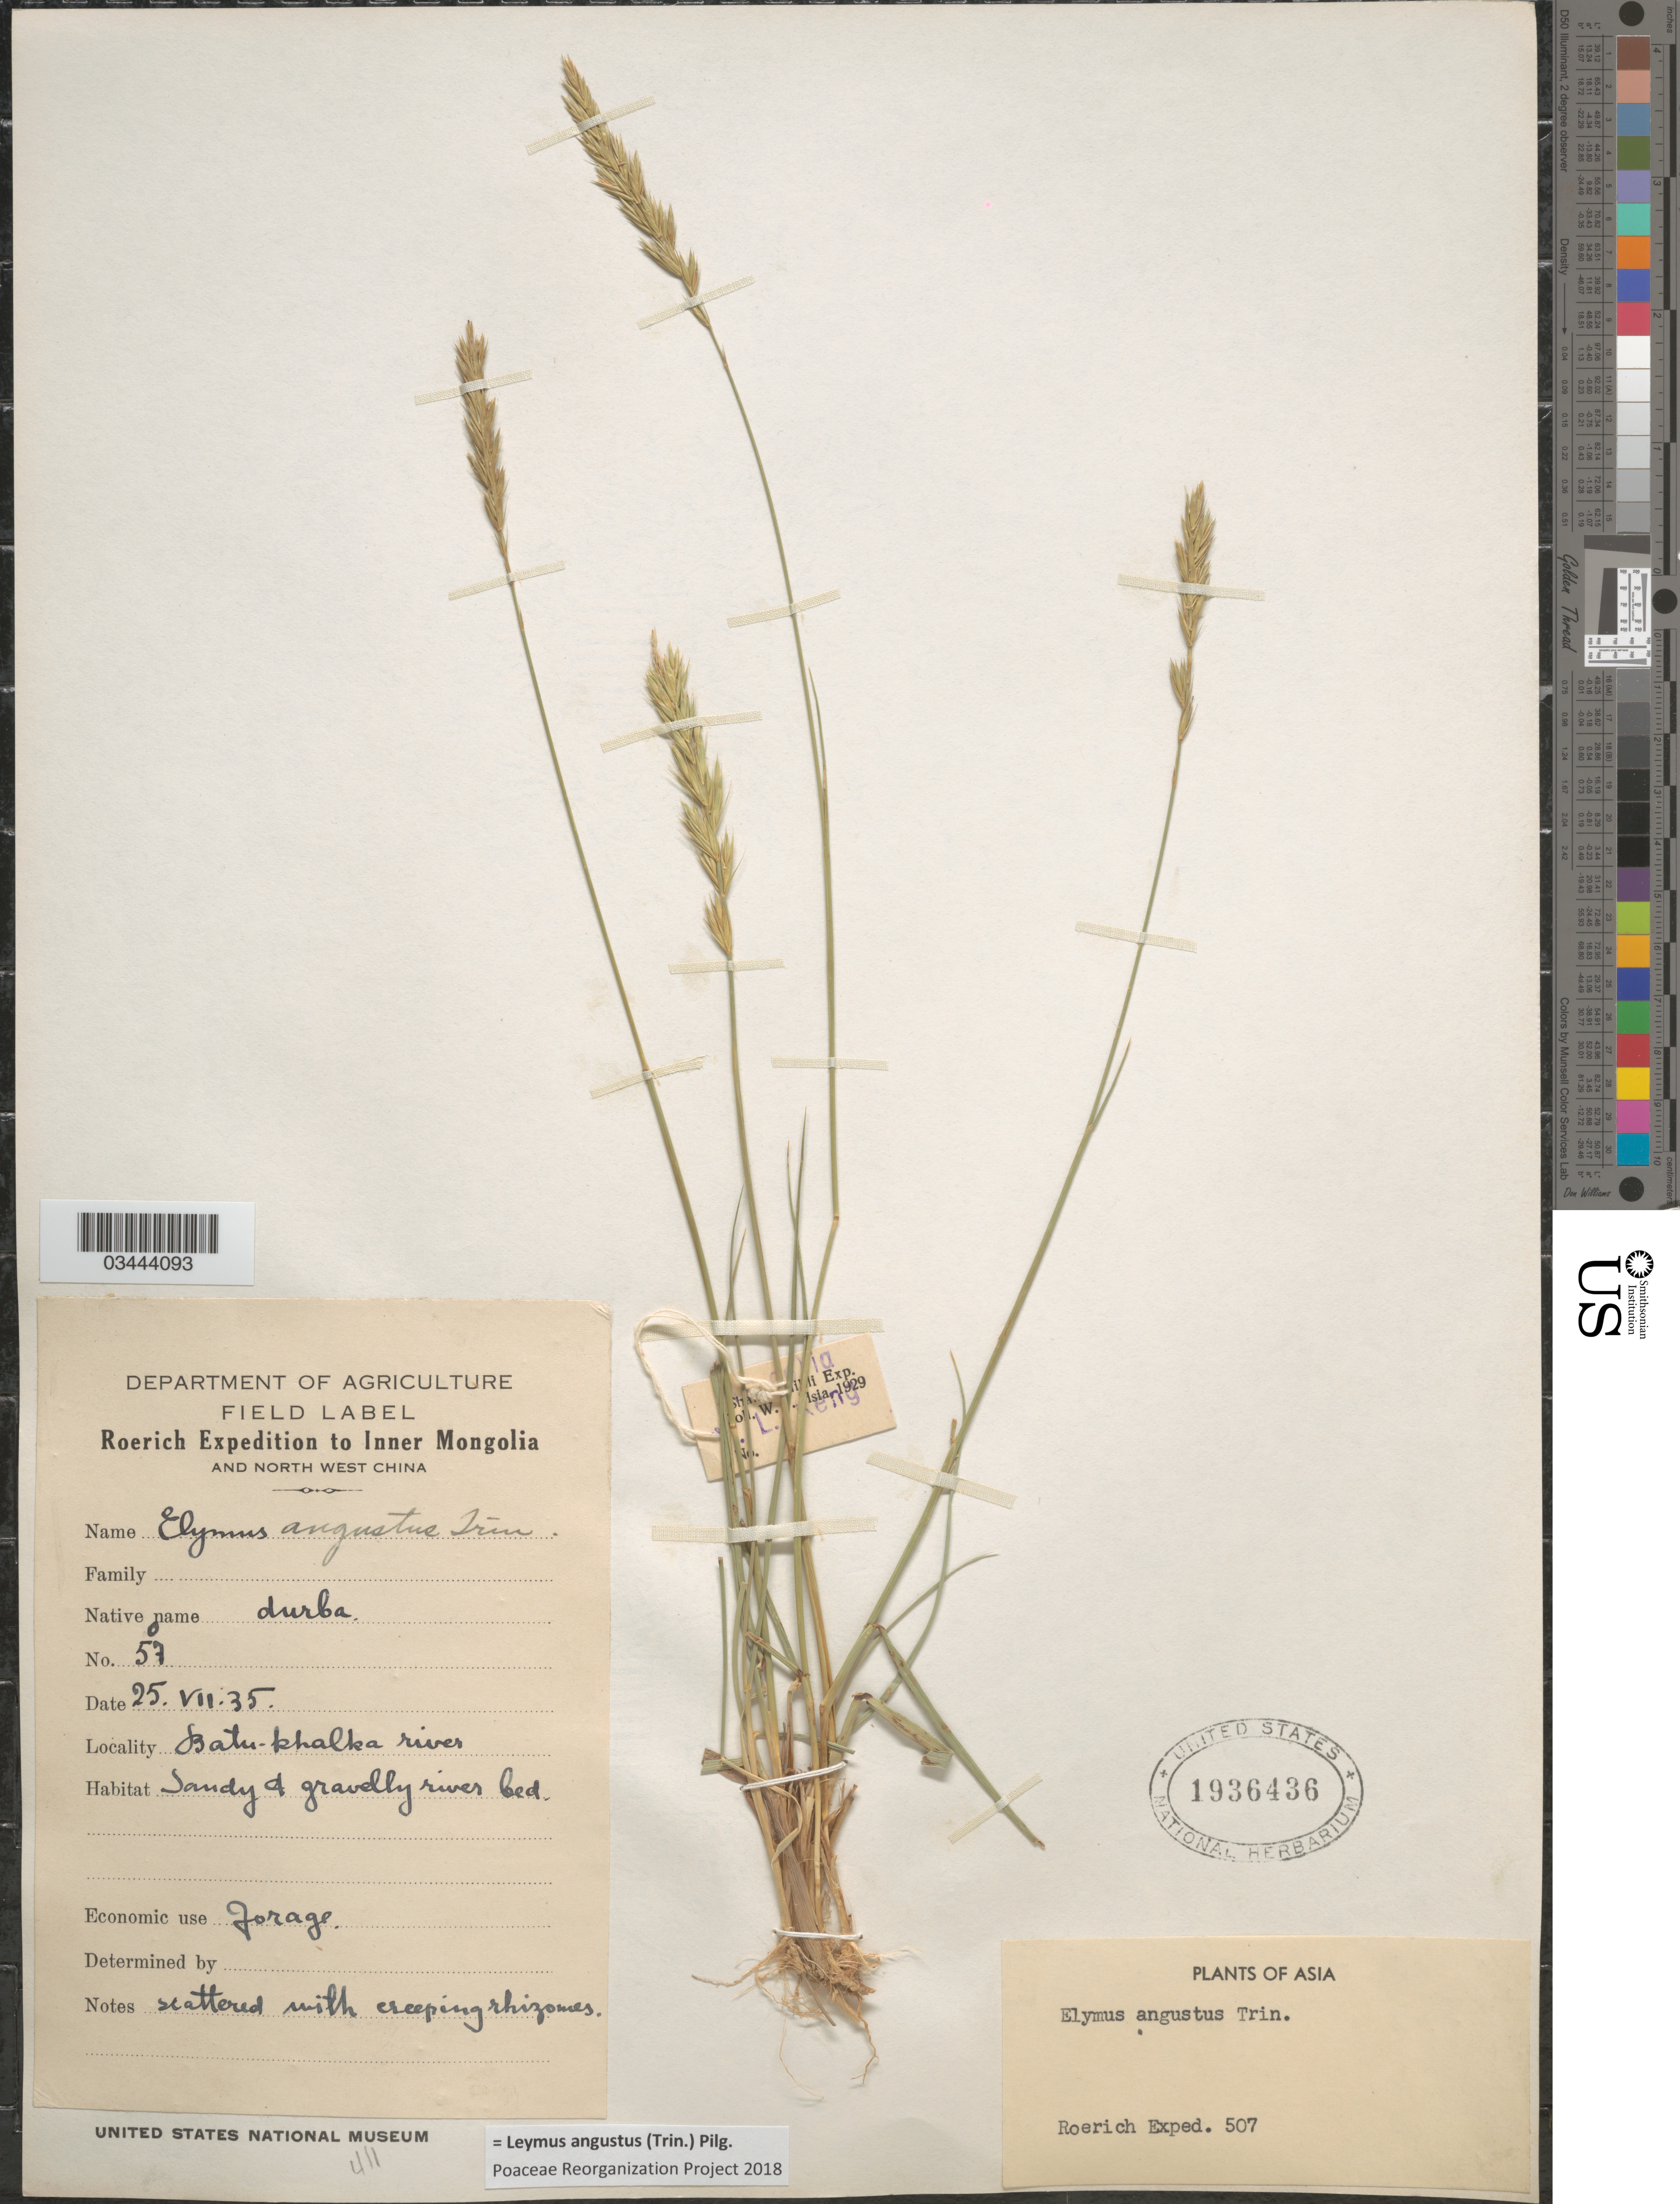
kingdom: Plantae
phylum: Tracheophyta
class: Liliopsida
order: Poales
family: Poaceae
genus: Leymus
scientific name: Leymus angustus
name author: (Trin.) Pilg.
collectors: Roerich Expedition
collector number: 507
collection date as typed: Transcribed d/m/y: 25/7/35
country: China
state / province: Nei Monggol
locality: To Inner Mongolia and North West China. Batu-khalga River. Sandy & gravely river bed. Shansi-Chihli Exp. [unsure placement]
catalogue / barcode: US 1936436